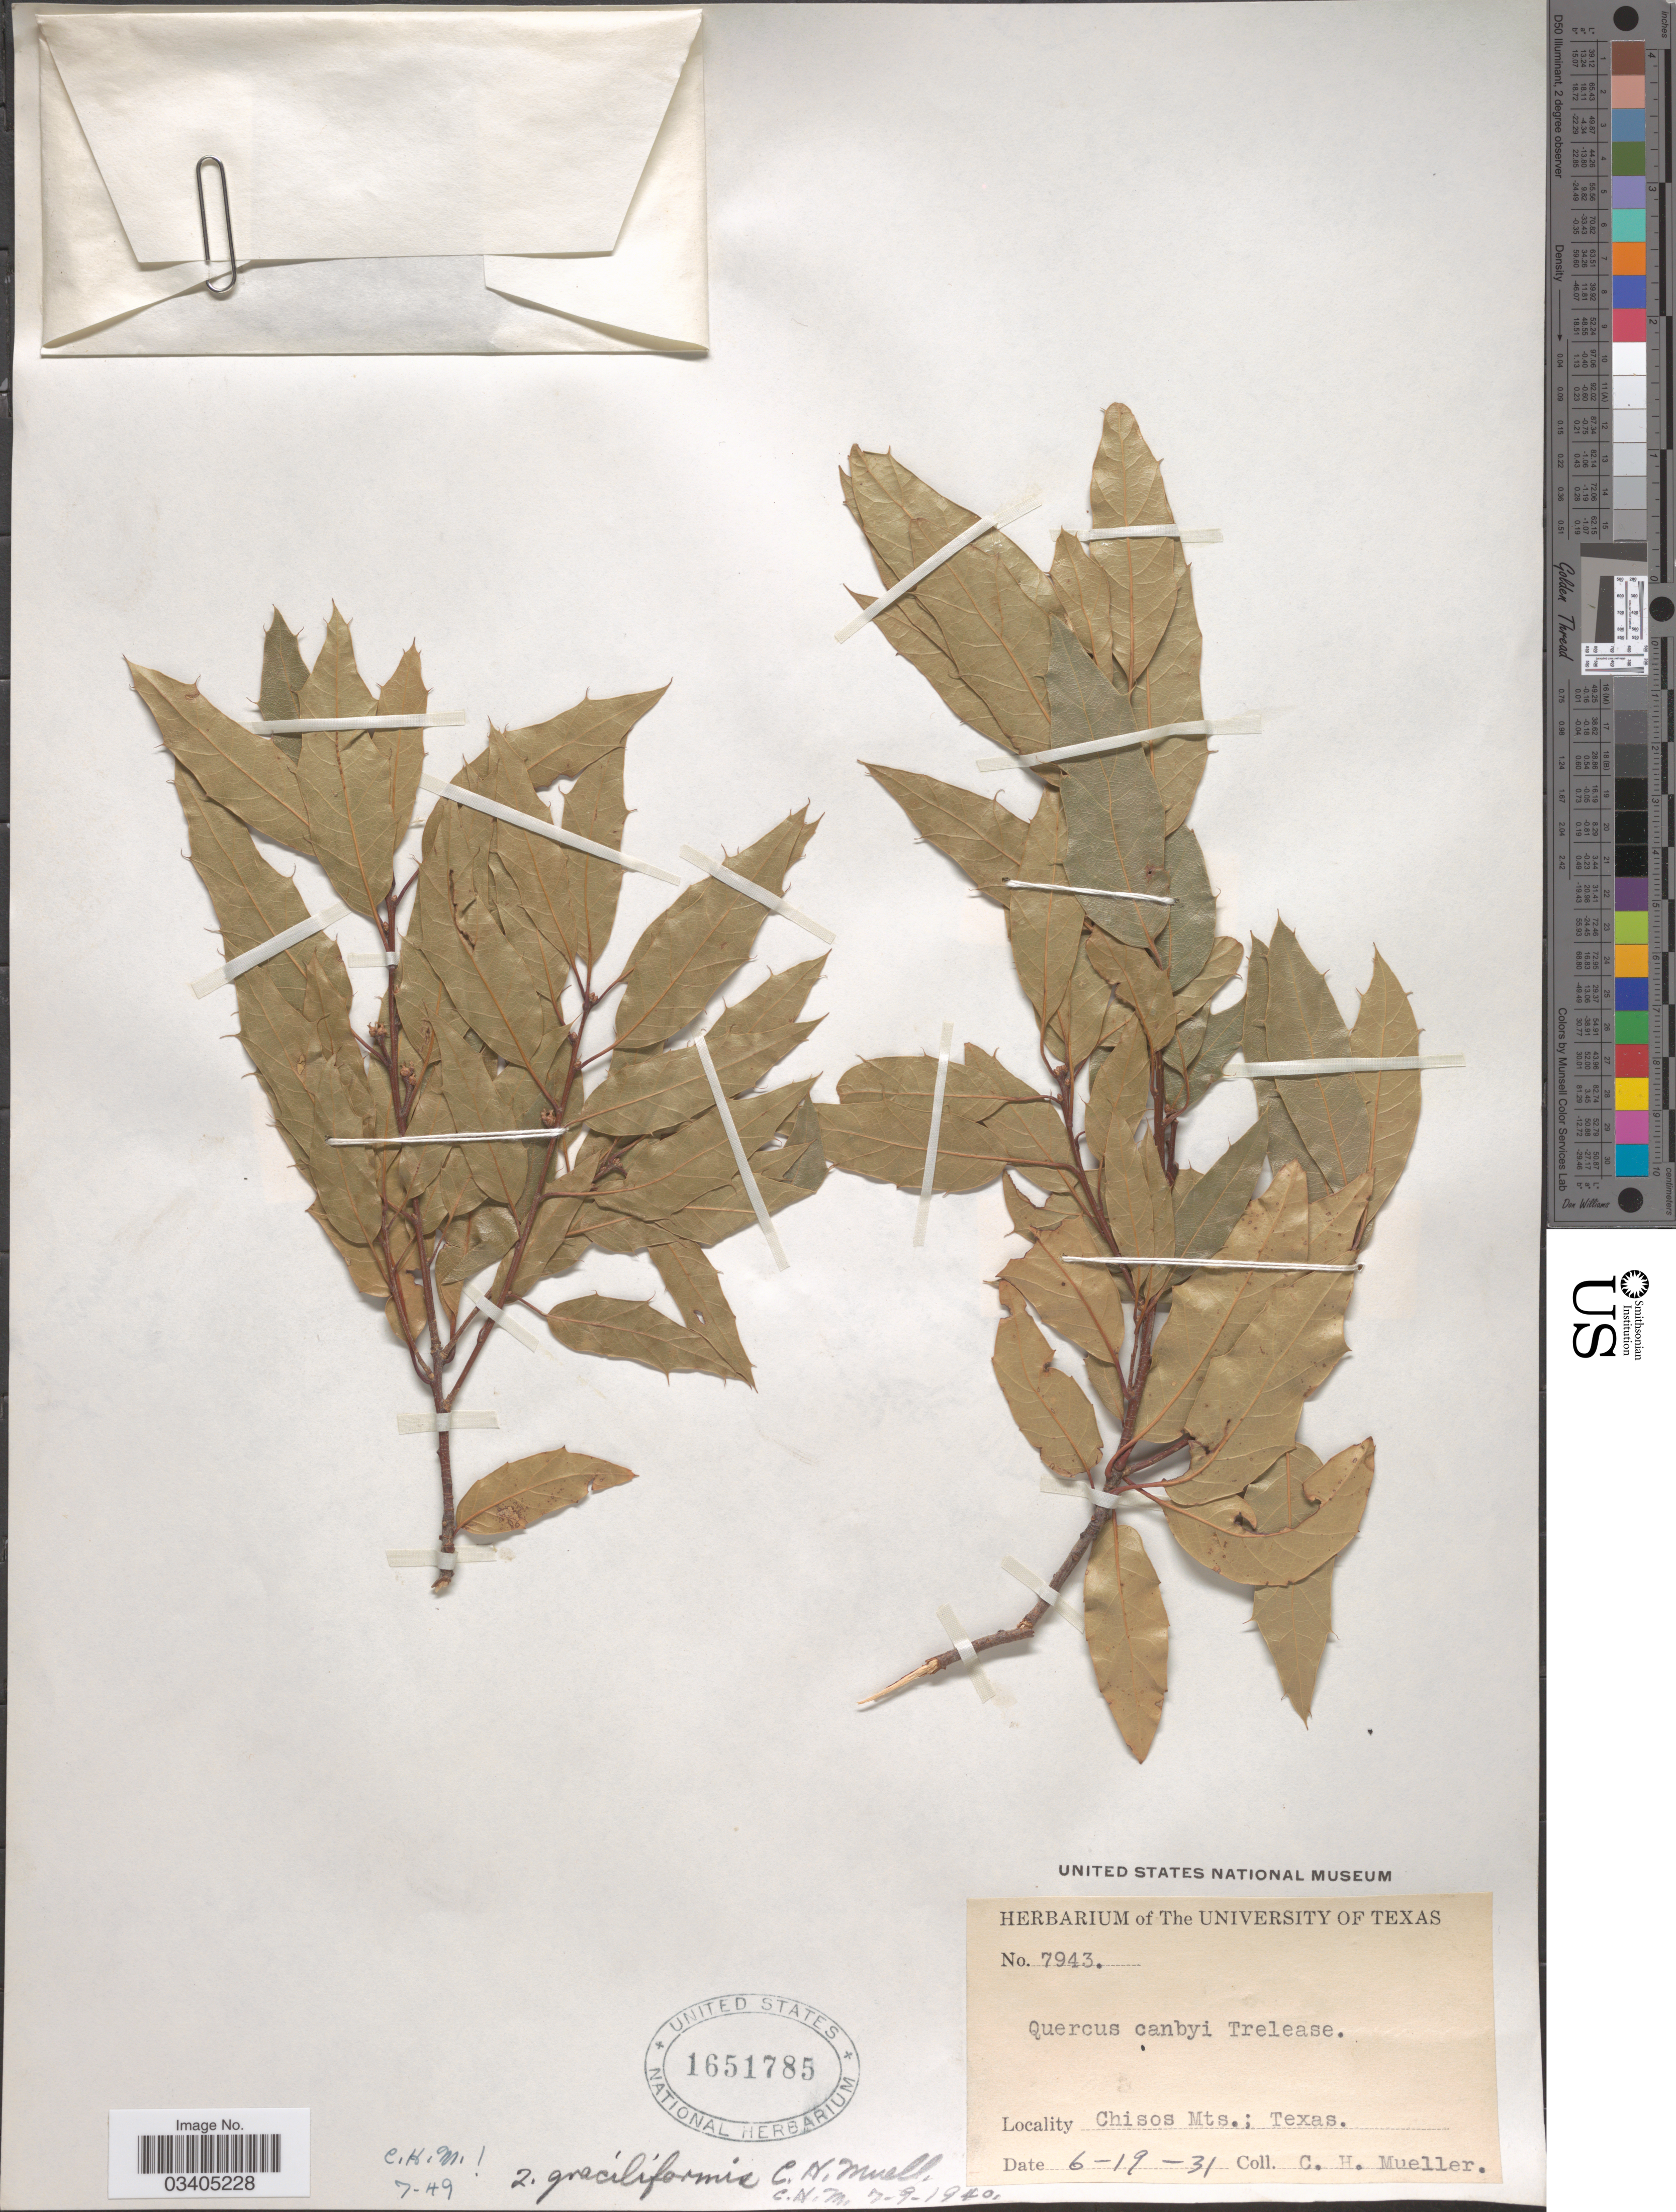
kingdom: Plantae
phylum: Tracheophyta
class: Magnoliopsida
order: Fagales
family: Fagaceae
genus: Quercus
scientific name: Quercus graciliformis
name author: C.H. Müll.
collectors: C. H. Mueller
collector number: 7943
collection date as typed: Transcribed d/m/y: 19/6/31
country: United States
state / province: Texas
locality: Chisos Mts.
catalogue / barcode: US 1651785